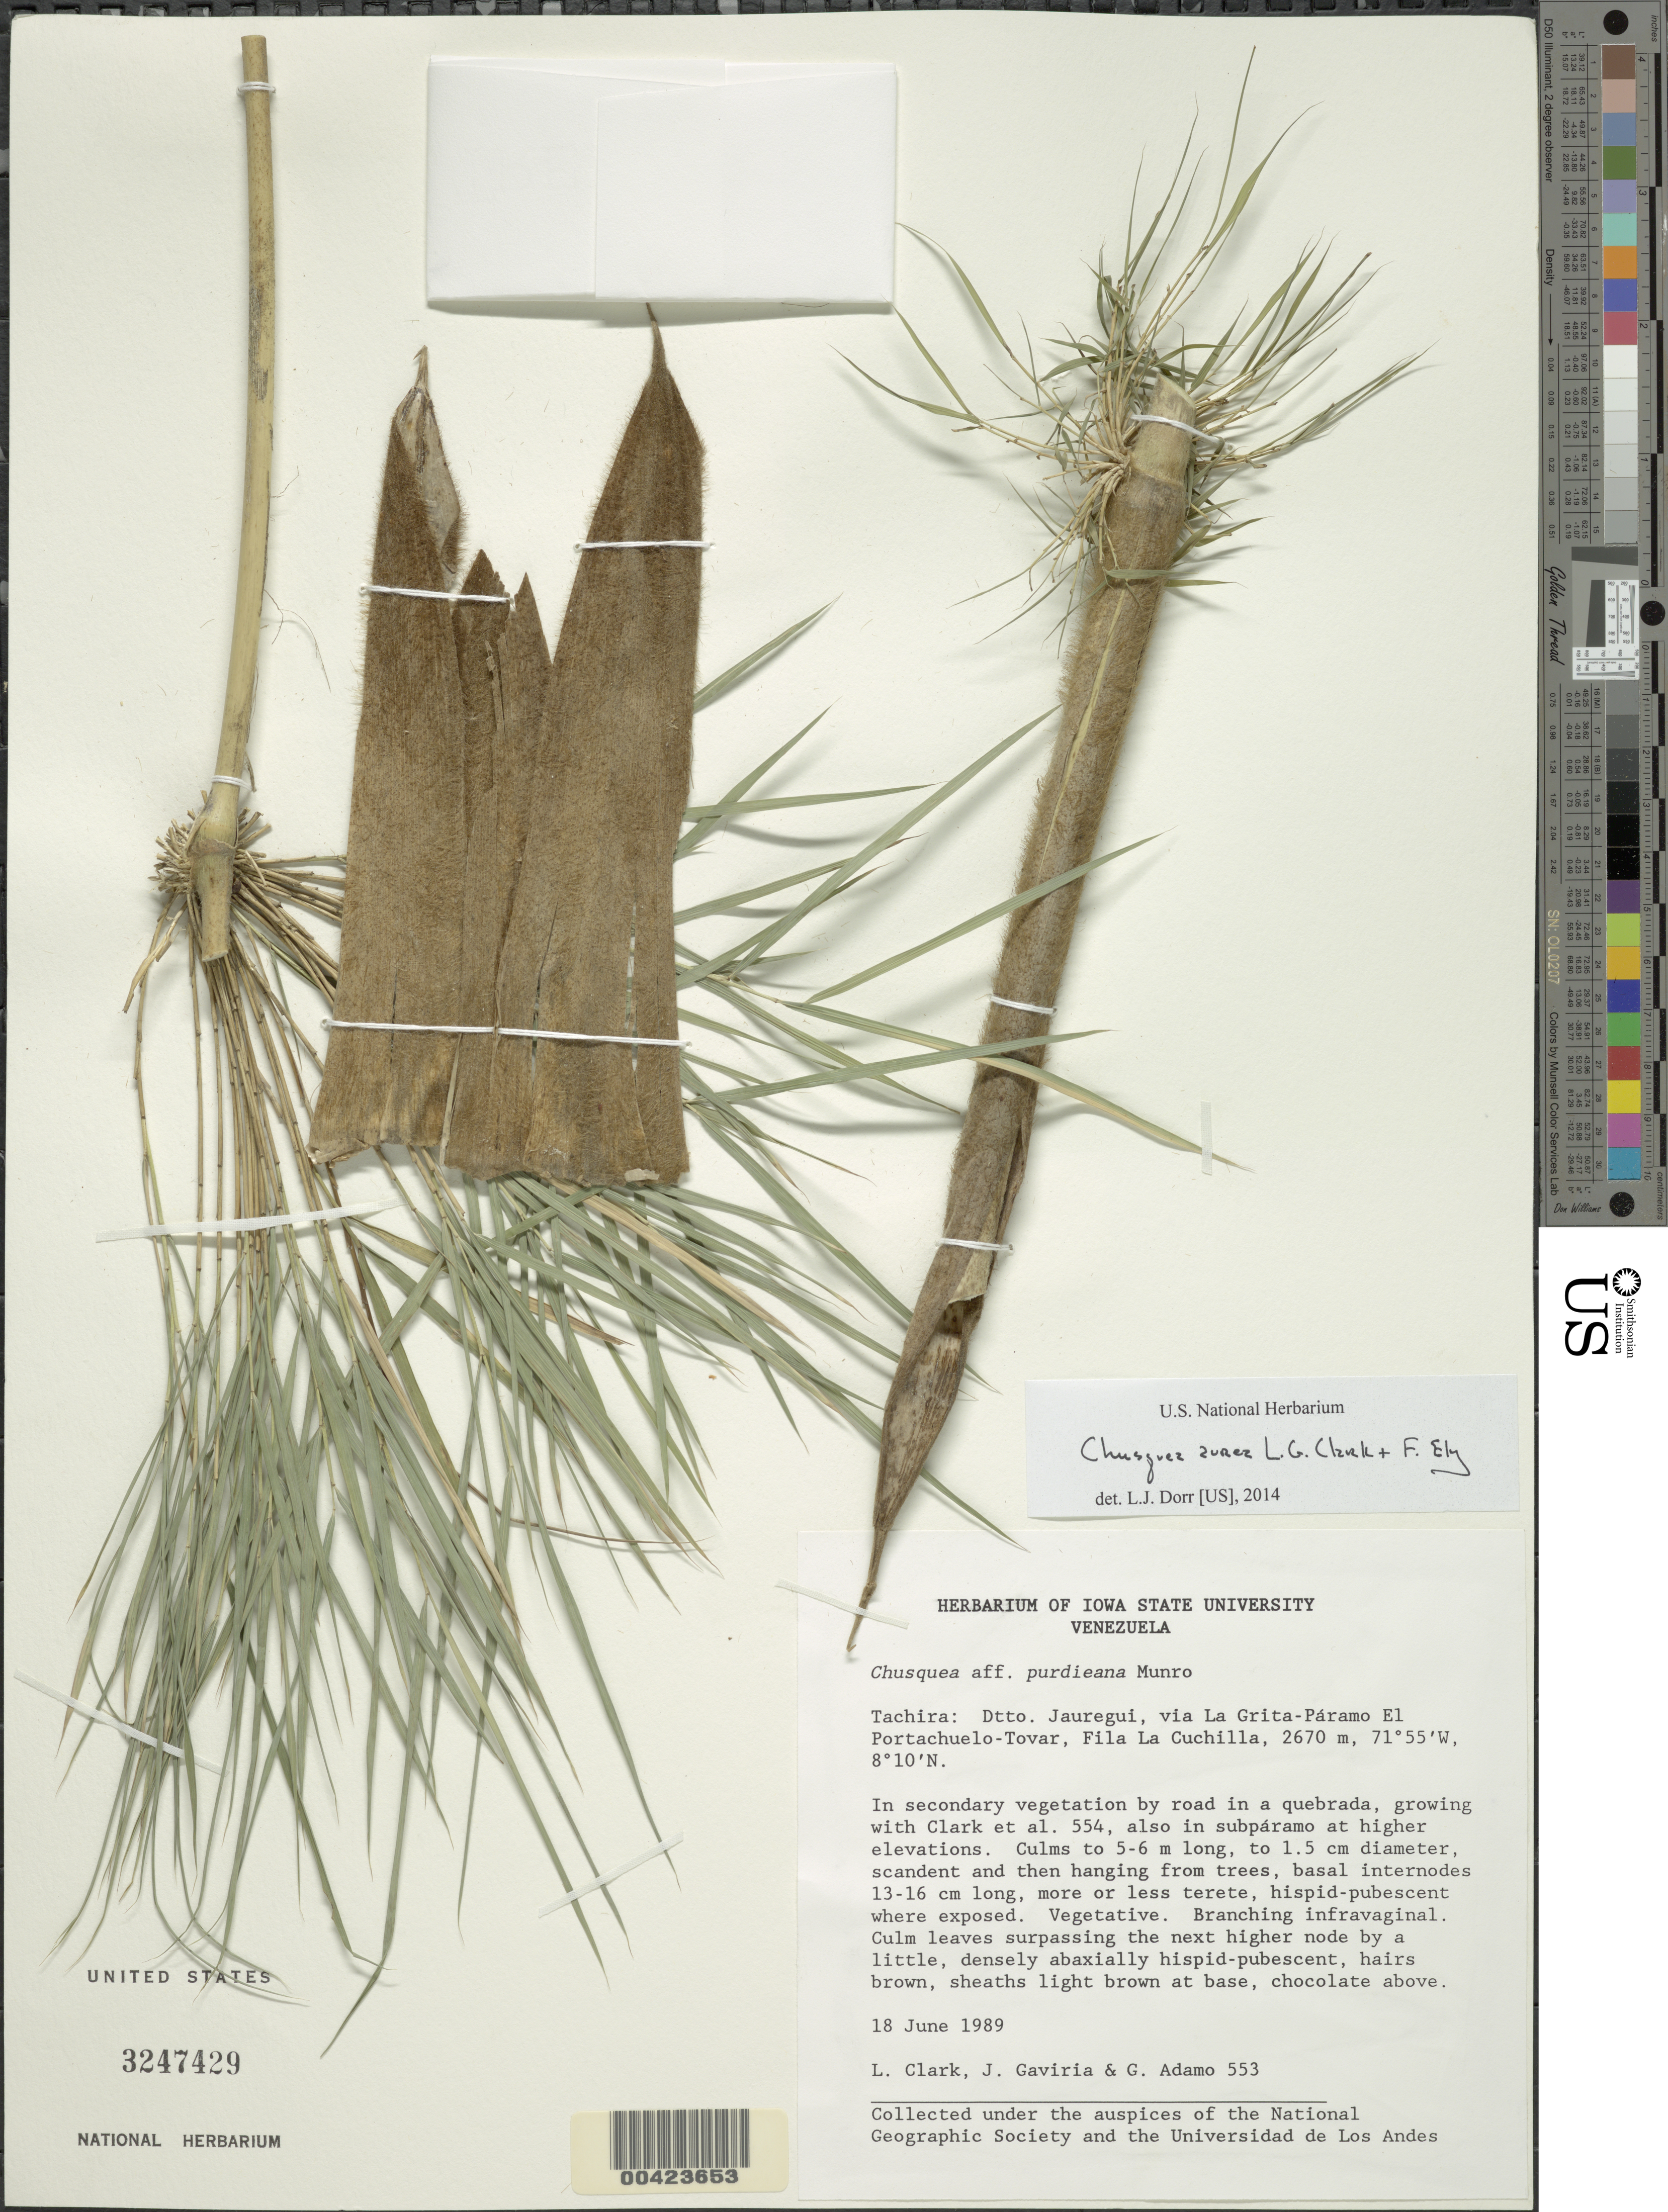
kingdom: Plantae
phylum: Tracheophyta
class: Liliopsida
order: Poales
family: Poaceae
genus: Chusquea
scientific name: Chusquea aurea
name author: L.G. Clark & Ely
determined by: Dorr, L. J., (BOT), Smithsonian Institution - National Museum of Natural History (UNITED STATES)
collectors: L. G. Clark, J. Gaviria & G. Adamo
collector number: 553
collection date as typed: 18 Jun 1989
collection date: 1989-06-18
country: Venezuela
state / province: Mérida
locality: Fila la cuchilla; via la grita - paramo el portachuelo-tovar; dtto. jauregui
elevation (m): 2670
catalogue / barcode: US 3247429